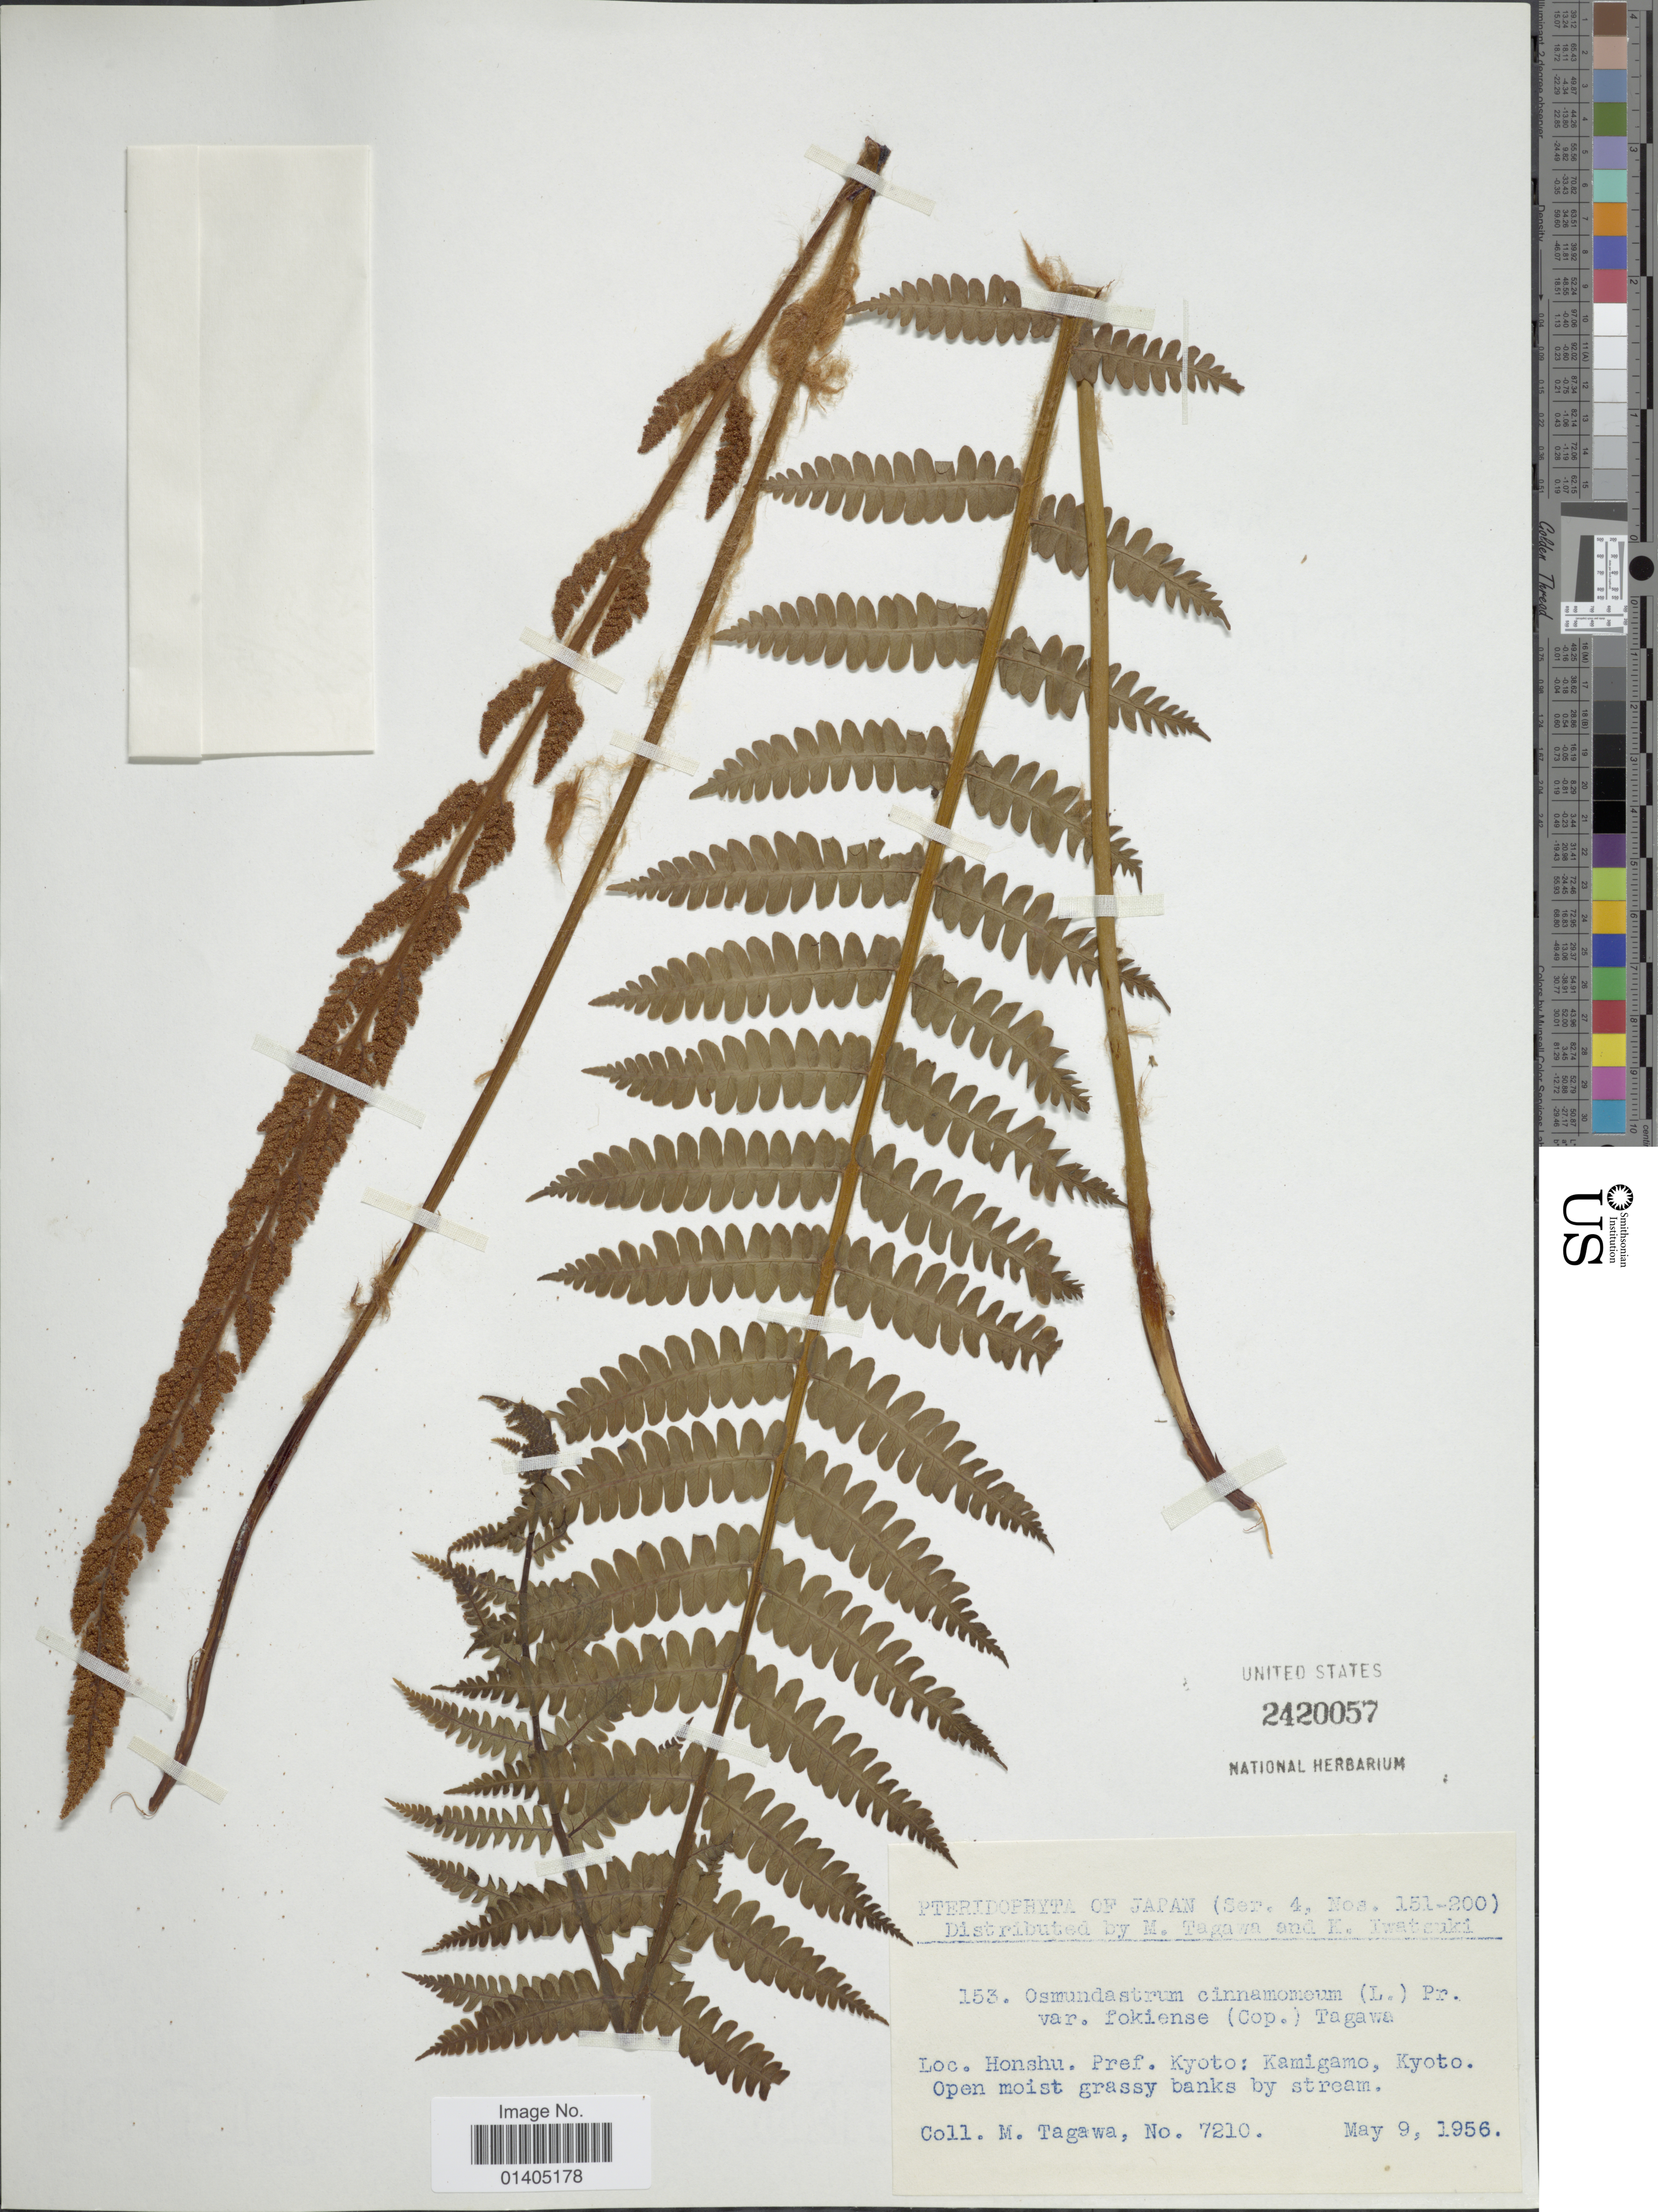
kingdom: Plantae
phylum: Tracheophyta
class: Polypodiopsida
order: Osmundales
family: Osmundaceae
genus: Osmundastrum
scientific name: Osmundastrum cinnamomeum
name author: (L.) C. Presl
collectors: M. Tagawa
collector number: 7210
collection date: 1956-05-09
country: Japan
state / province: Kyoto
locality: Honshu. Pref Kyoto: kamigano, Kyoto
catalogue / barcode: US 2420057